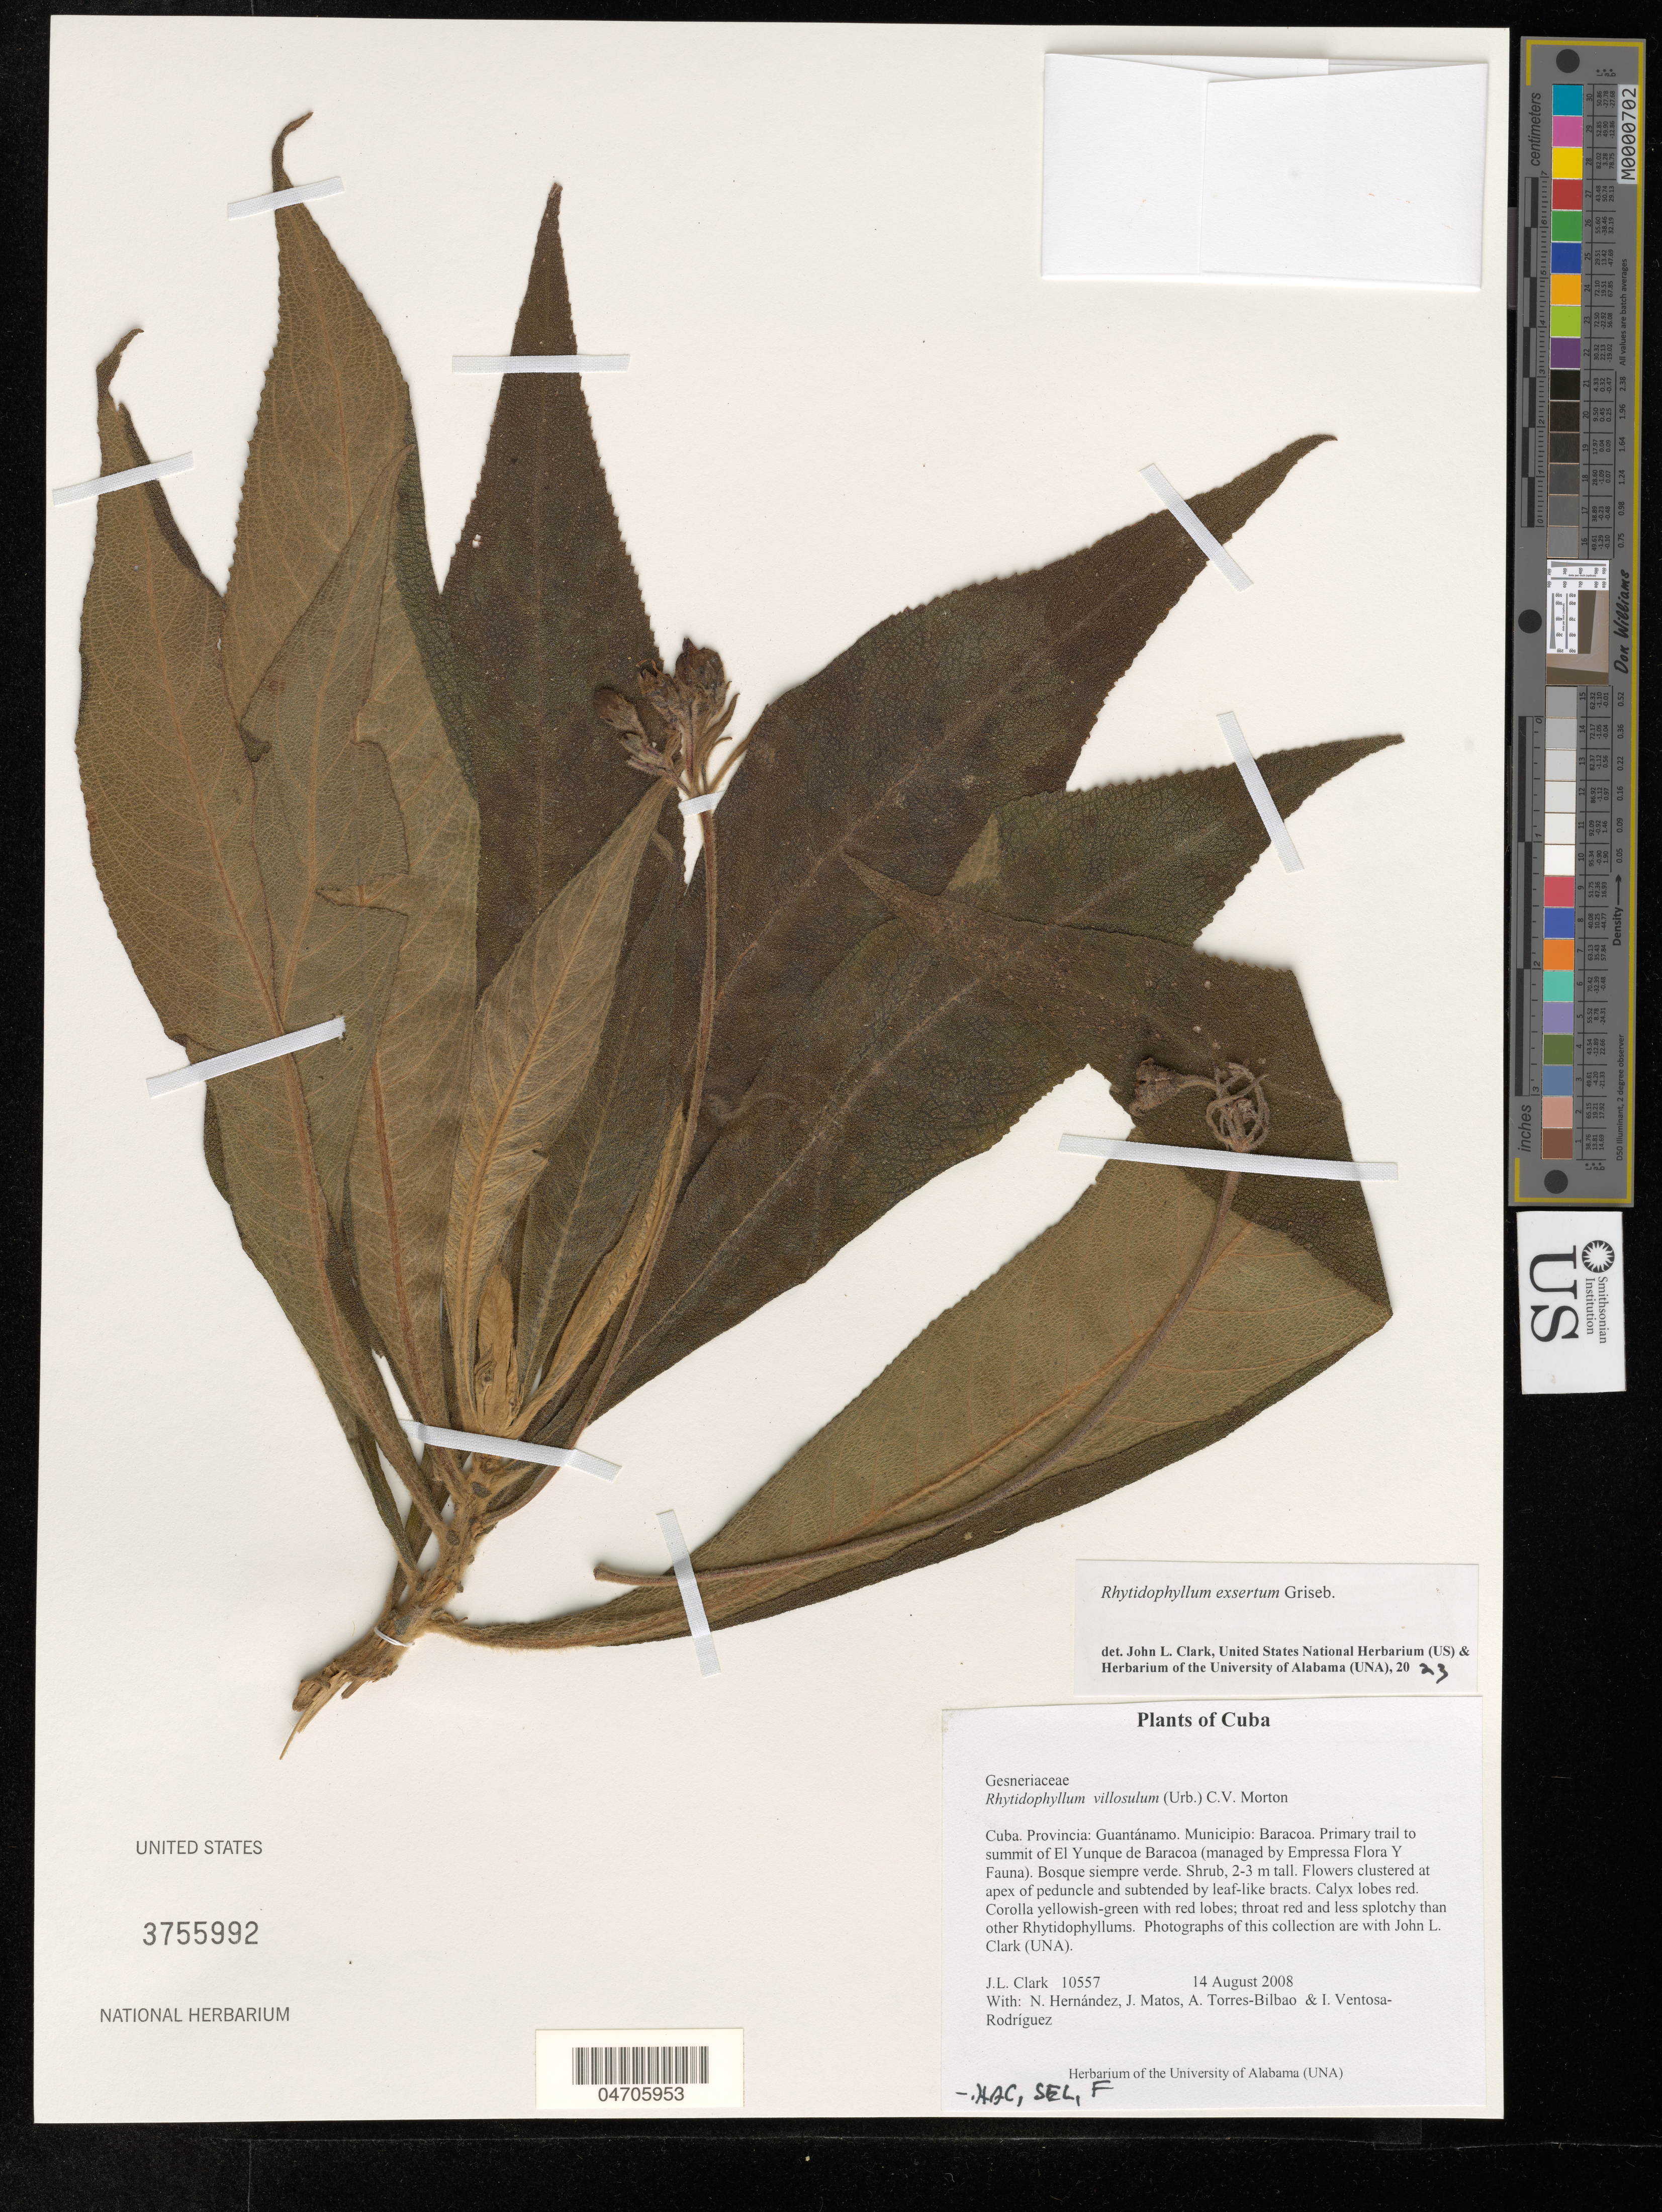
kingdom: Plantae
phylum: Tracheophyta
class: Magnoliopsida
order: Lamiales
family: Gesneriaceae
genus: Rhytidophyllum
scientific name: Rhytidophyllum exsertum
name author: Griseb.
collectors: J. L. Clark, N. Hernandez, J. Matos, A. Torres-Bilbao & I. Ventosa-Rodríquez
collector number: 10557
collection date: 2008-08-14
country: Cuba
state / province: Guantánamo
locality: Municipio: Baracoa. Primary trail to summit of El Yunque de Baracoa (managed by Empressa Flora Y Fauna).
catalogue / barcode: US 3755992